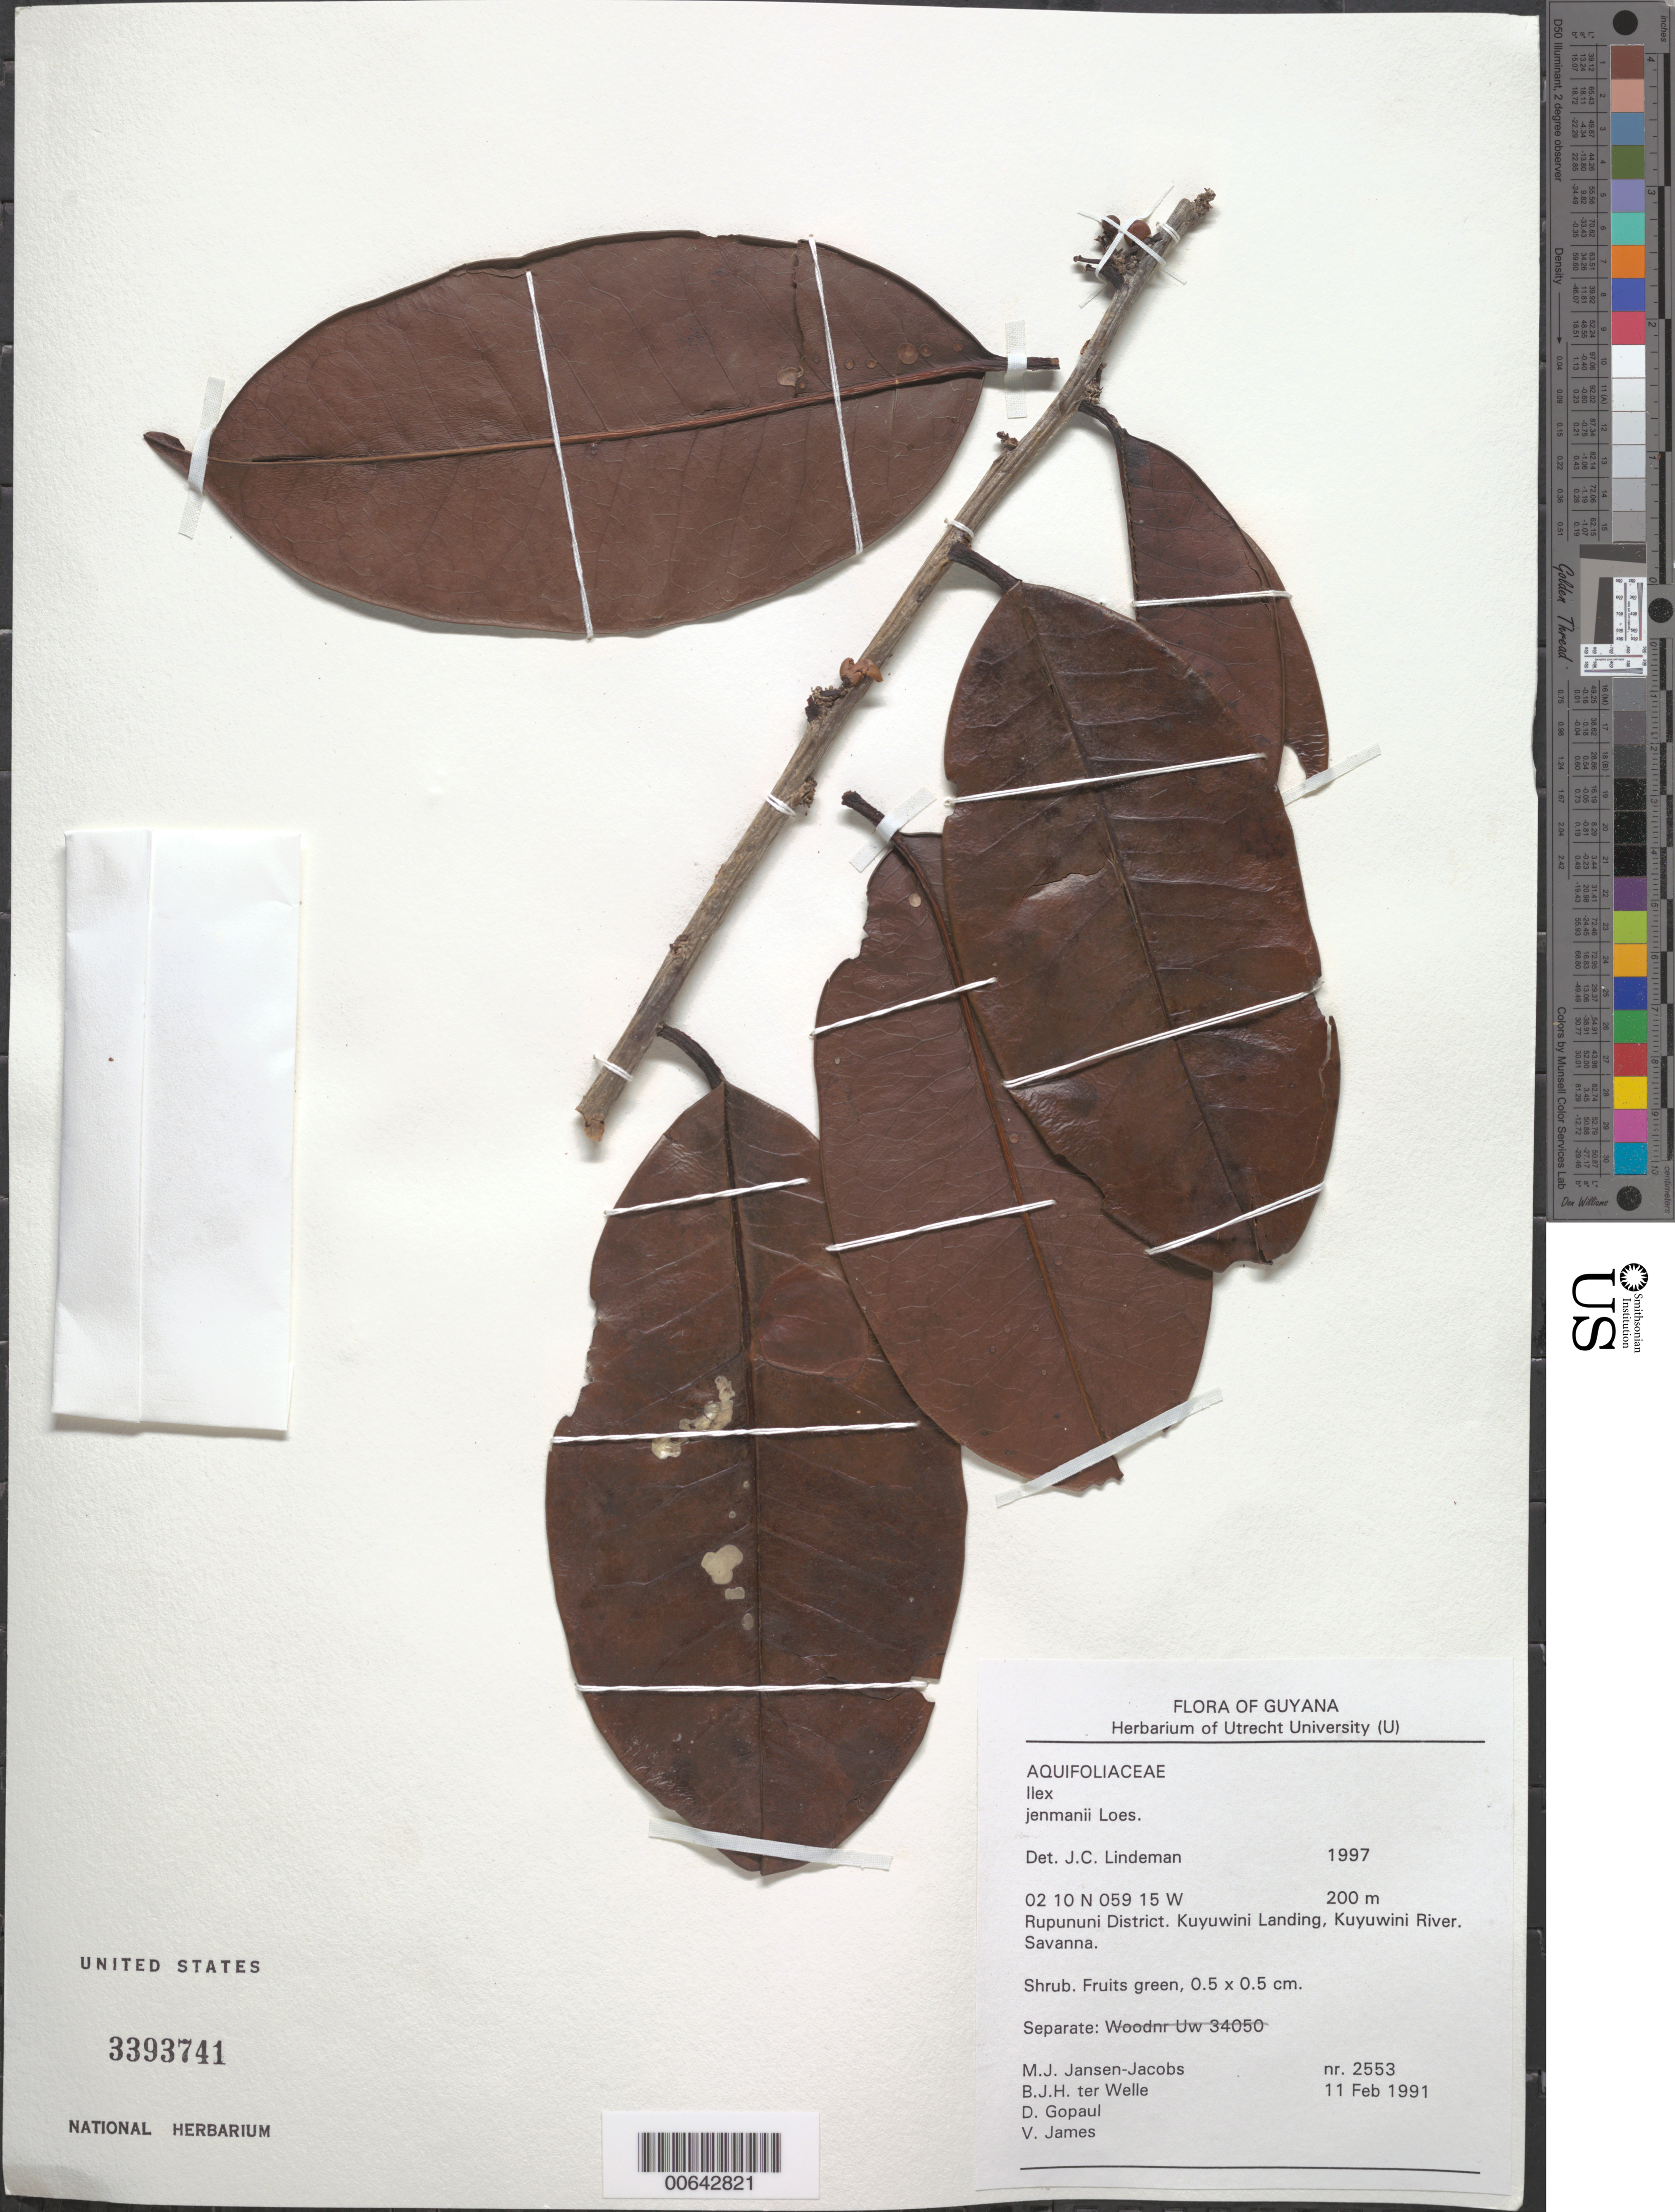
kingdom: Plantae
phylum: Tracheophyta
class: Magnoliopsida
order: Aquifoliales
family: Aquifoliaceae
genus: Ilex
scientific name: Ilex jenmanii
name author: Loes.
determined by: Lindeman, J. C.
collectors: M. J. Jansen-Jacobs, B. Welle, D. Gopaul & V. James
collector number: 2553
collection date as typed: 11-Feb-91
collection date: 1991-02-11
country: Guyana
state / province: U. Takutu-U. Essequibo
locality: Kuyuwini Landing, Kuyuwini River, Rupununi District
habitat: Savanna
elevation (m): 200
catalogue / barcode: US 3393741